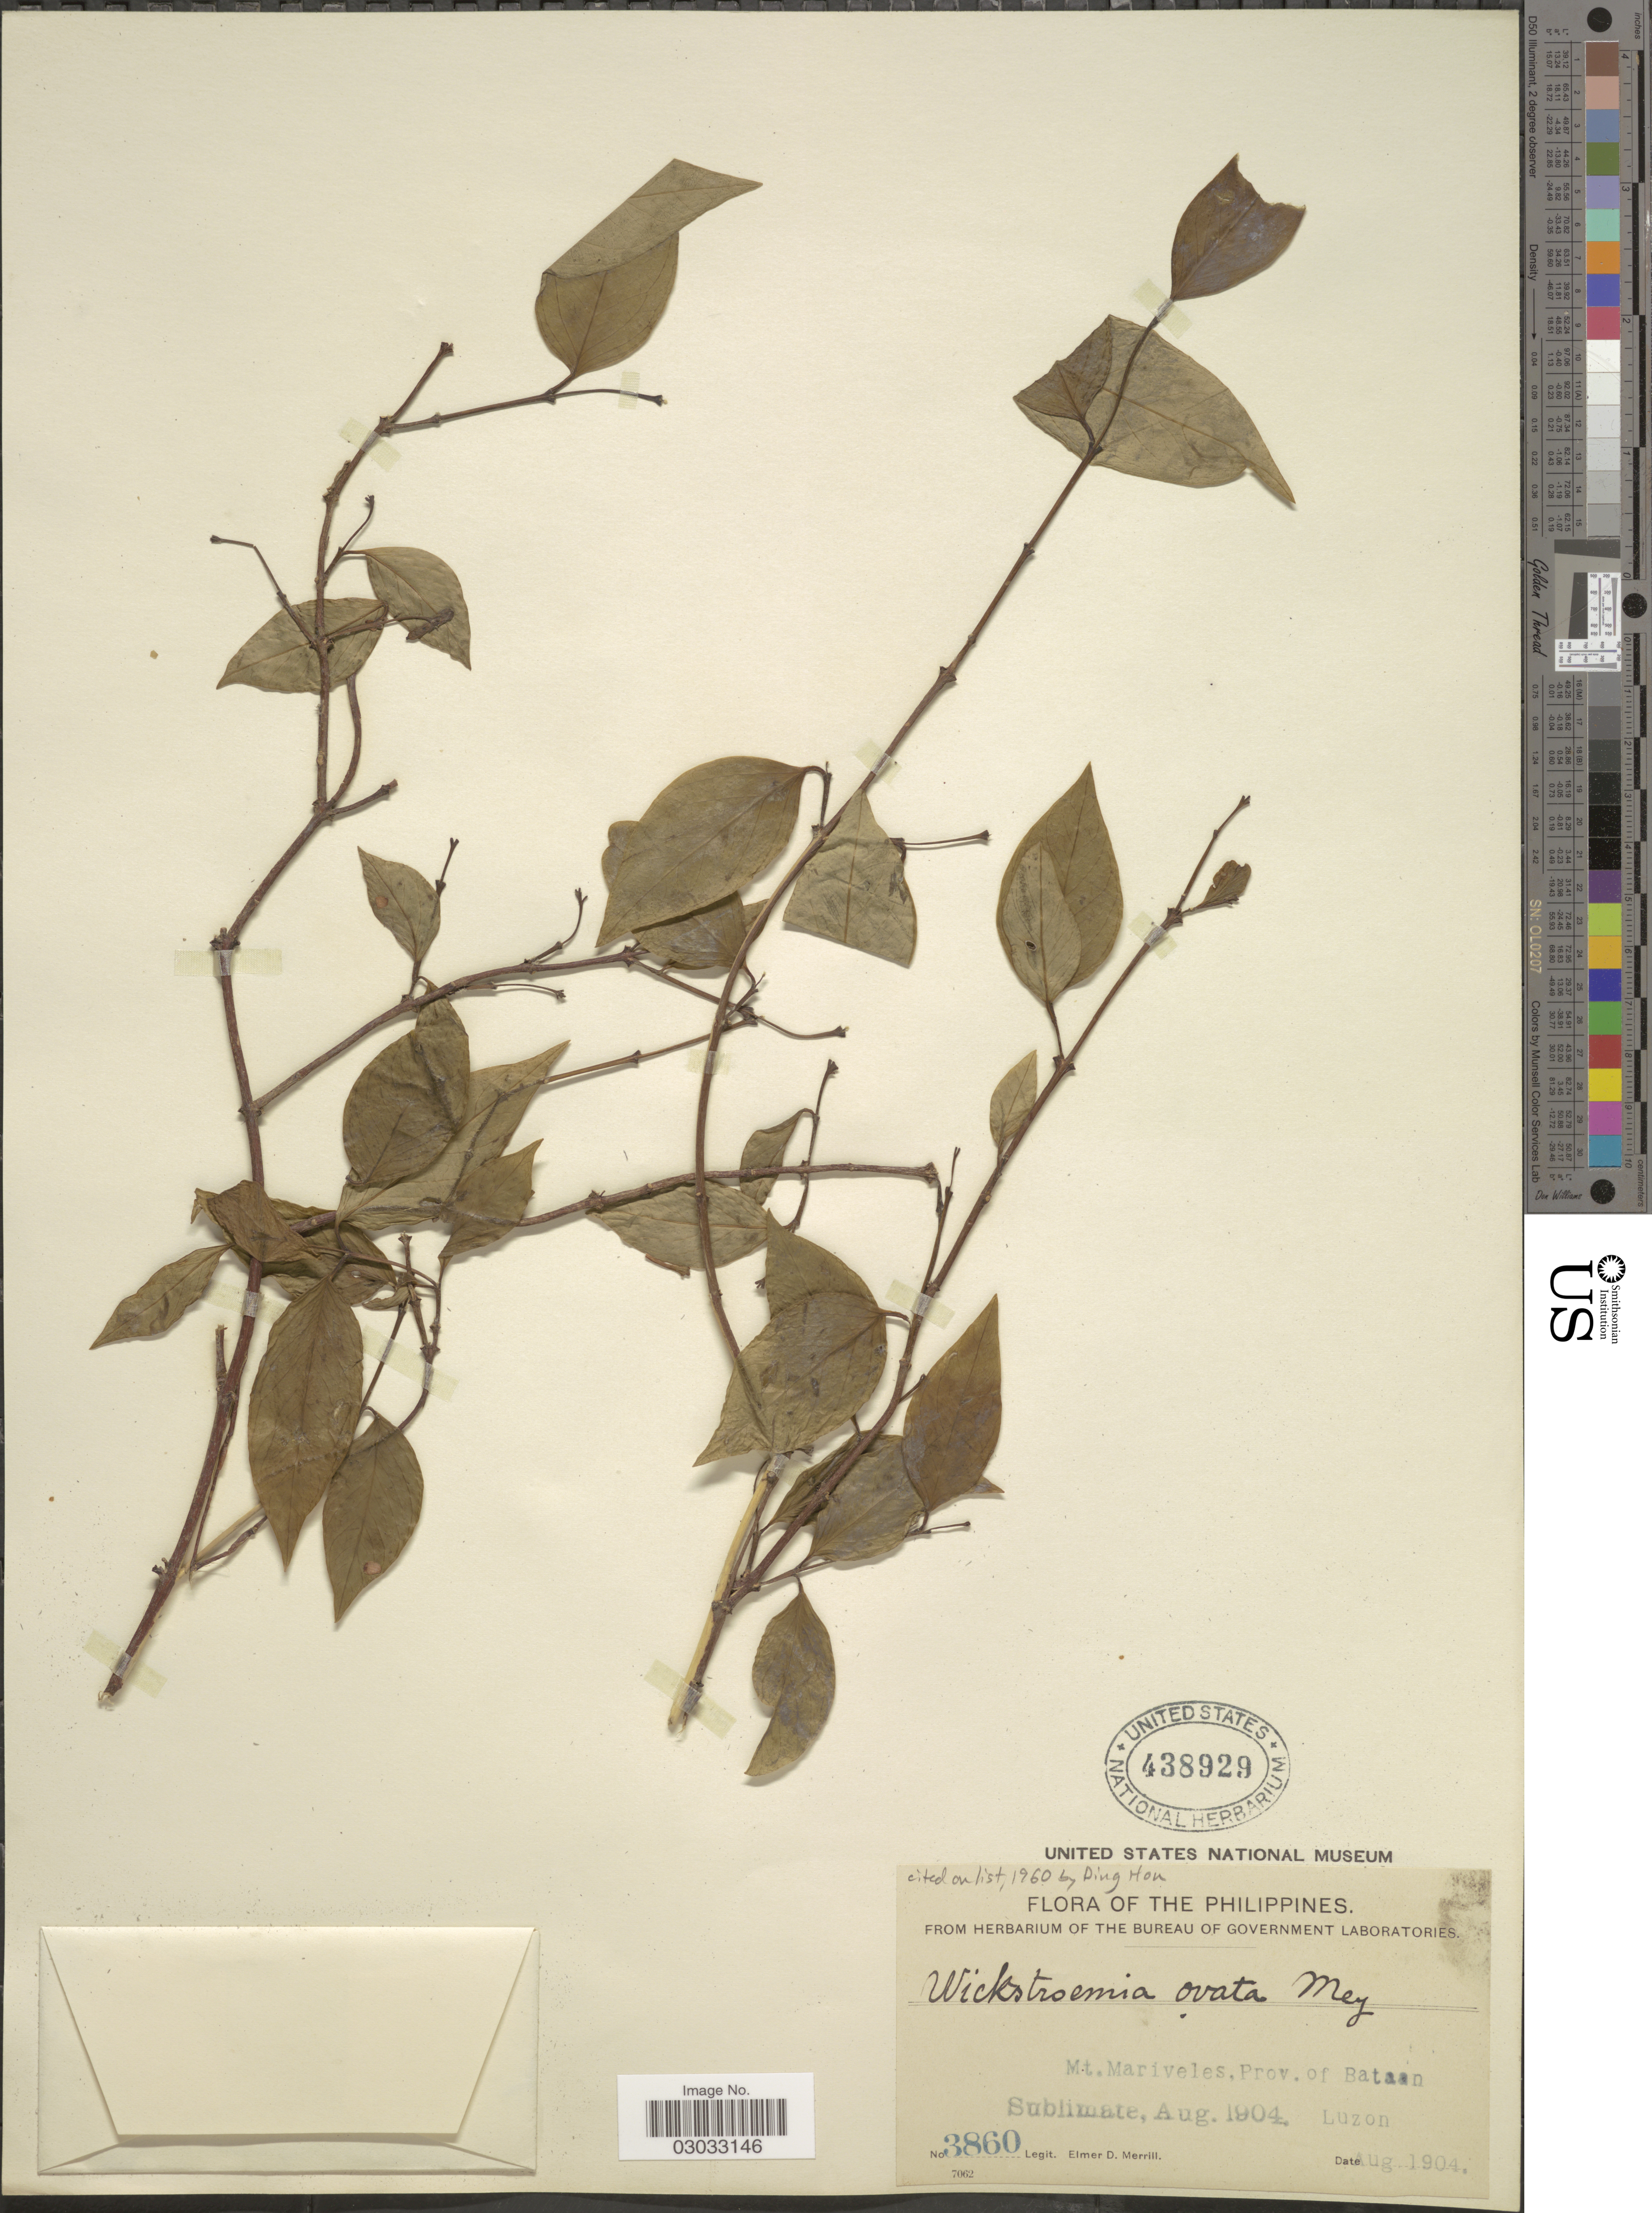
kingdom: Plantae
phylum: Tracheophyta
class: Magnoliopsida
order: Malvales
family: Thymelaeaceae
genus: Wikstroemia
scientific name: Wikstroemia ovata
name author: C.A. Mey.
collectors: E. D. Merrill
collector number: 3860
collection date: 1904-08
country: Philippines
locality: Mt. Mariveles, Prov. of Bataan, Luzon.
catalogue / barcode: US 438929